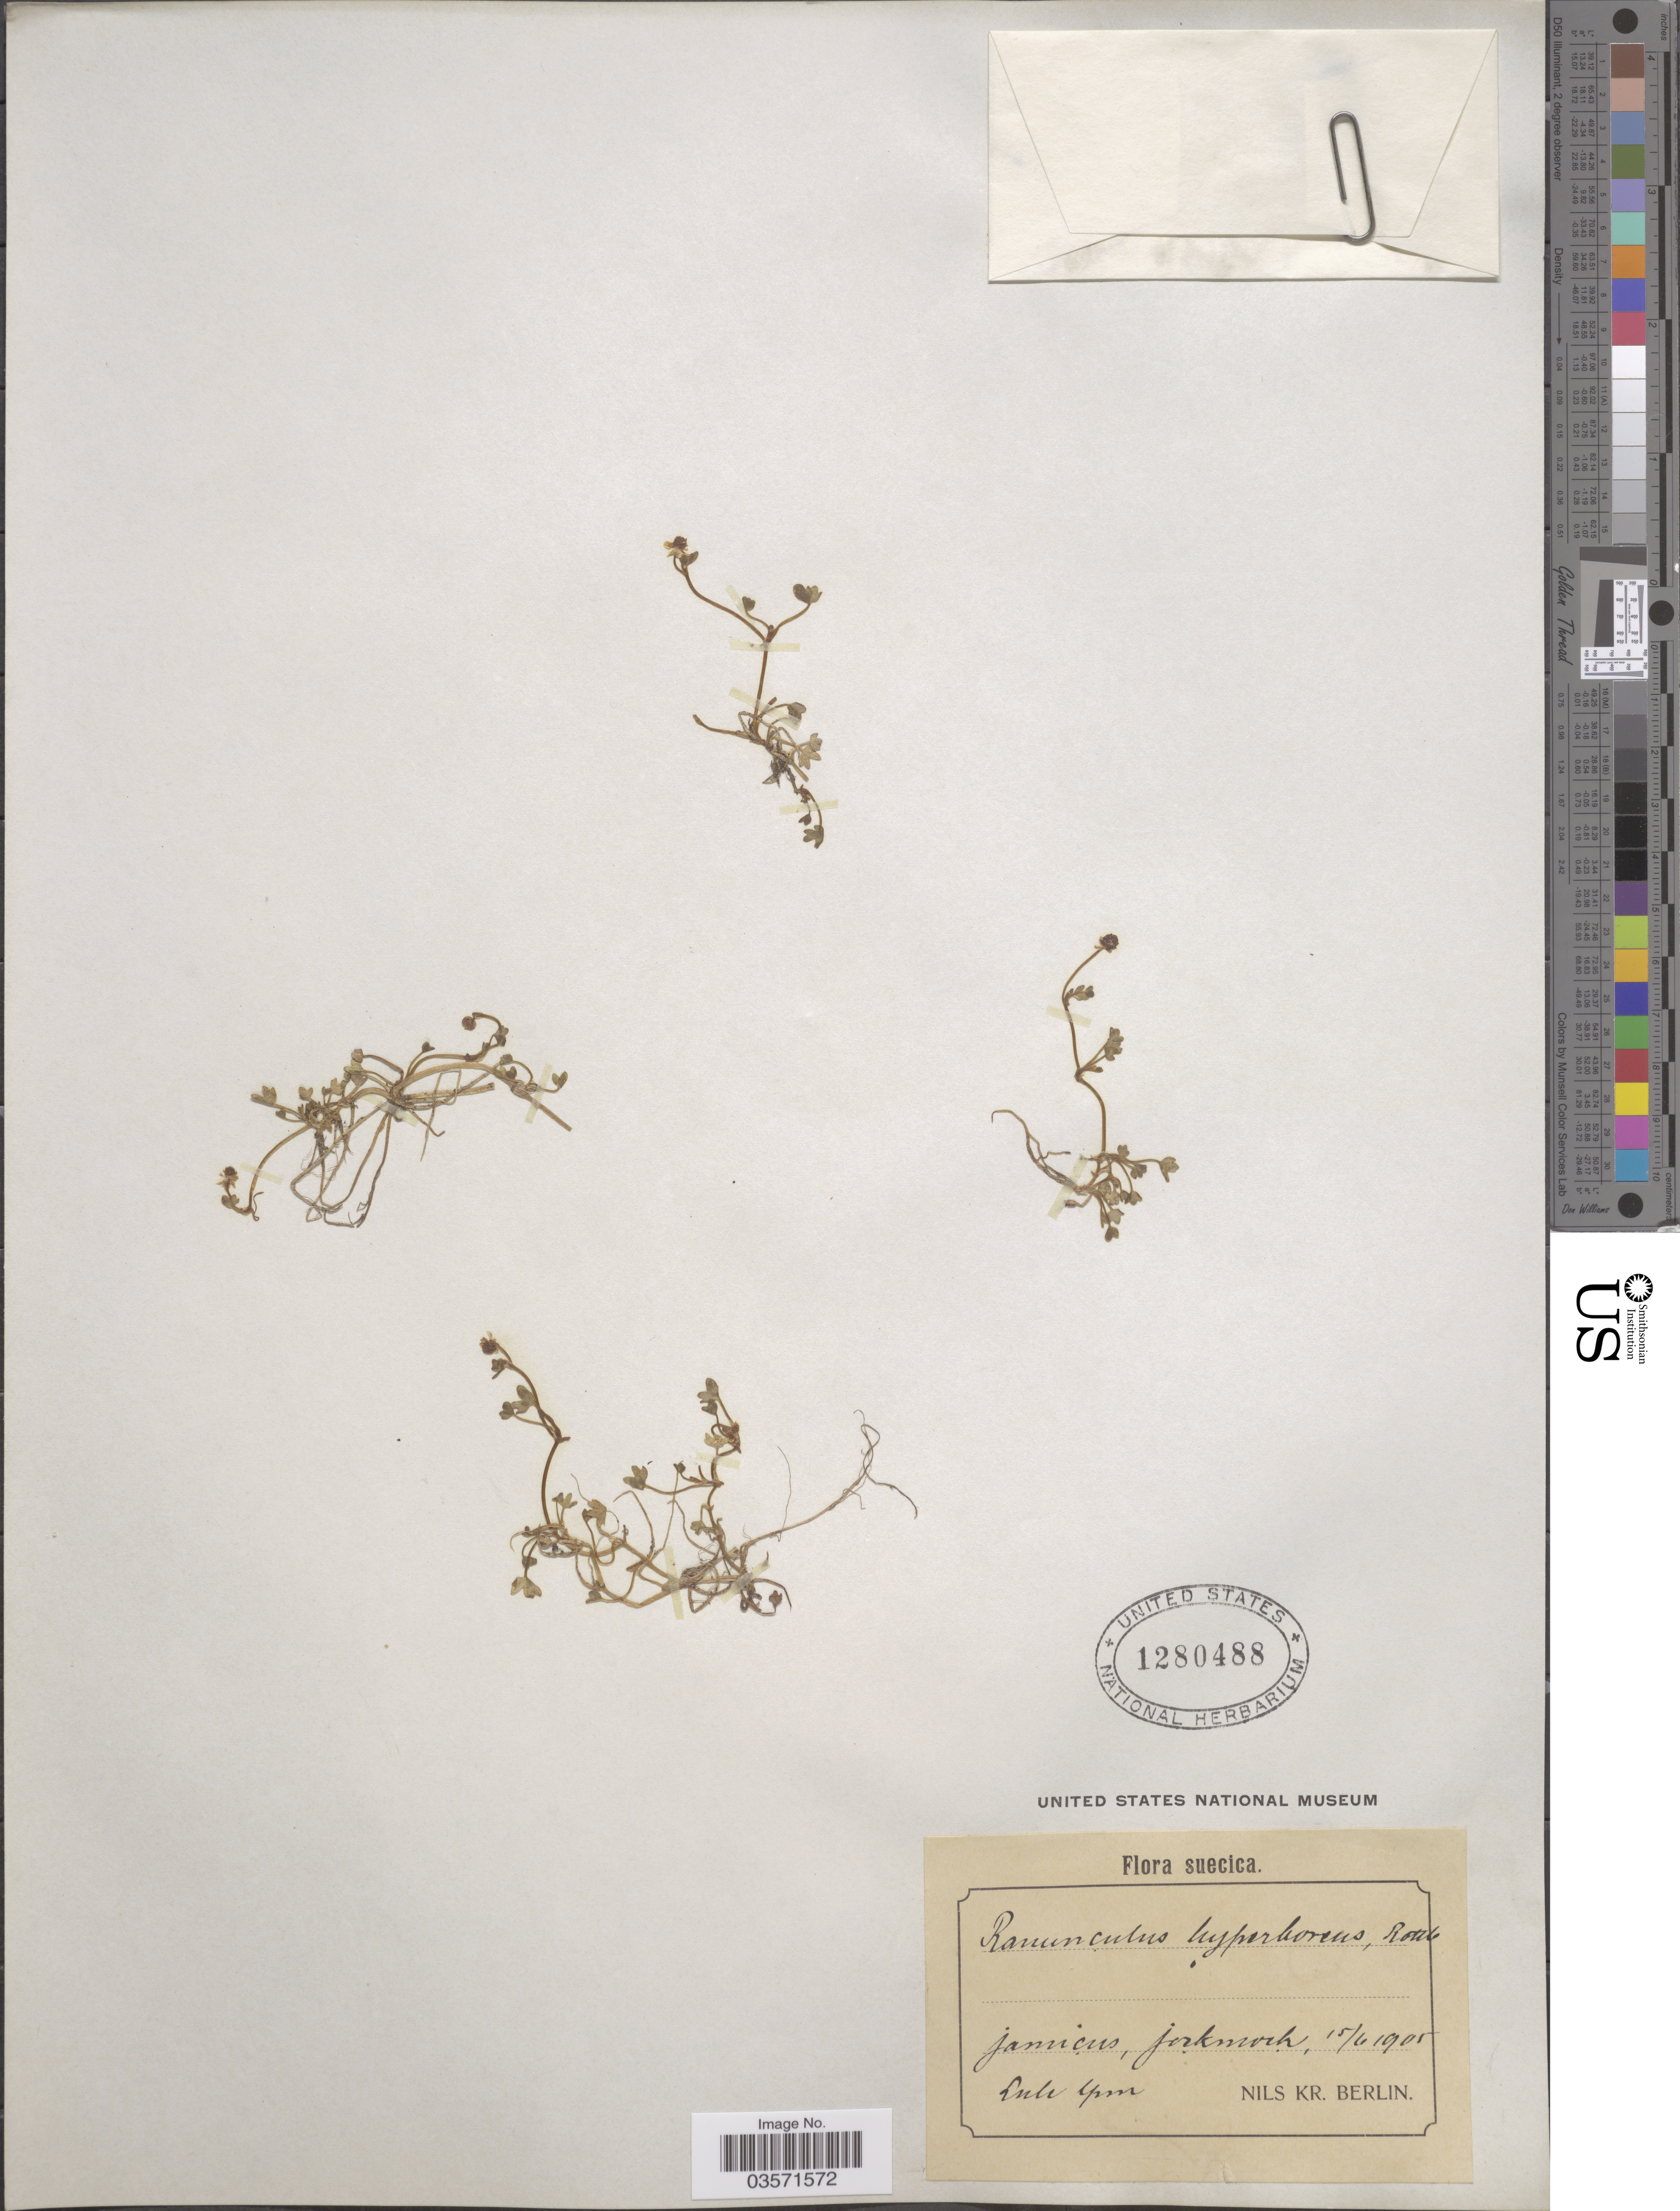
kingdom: Plantae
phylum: Tracheophyta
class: Magnoliopsida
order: Ranunculales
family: Ranunculaceae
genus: Ranunculus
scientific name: Ranunculus hyperboreus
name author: Rottb.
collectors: N. Berlin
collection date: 1905-06-15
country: Sweden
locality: Suecica. Jamicus [interpreted], jockmock [interpreted]. Lule Upm.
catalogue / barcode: US 1280488